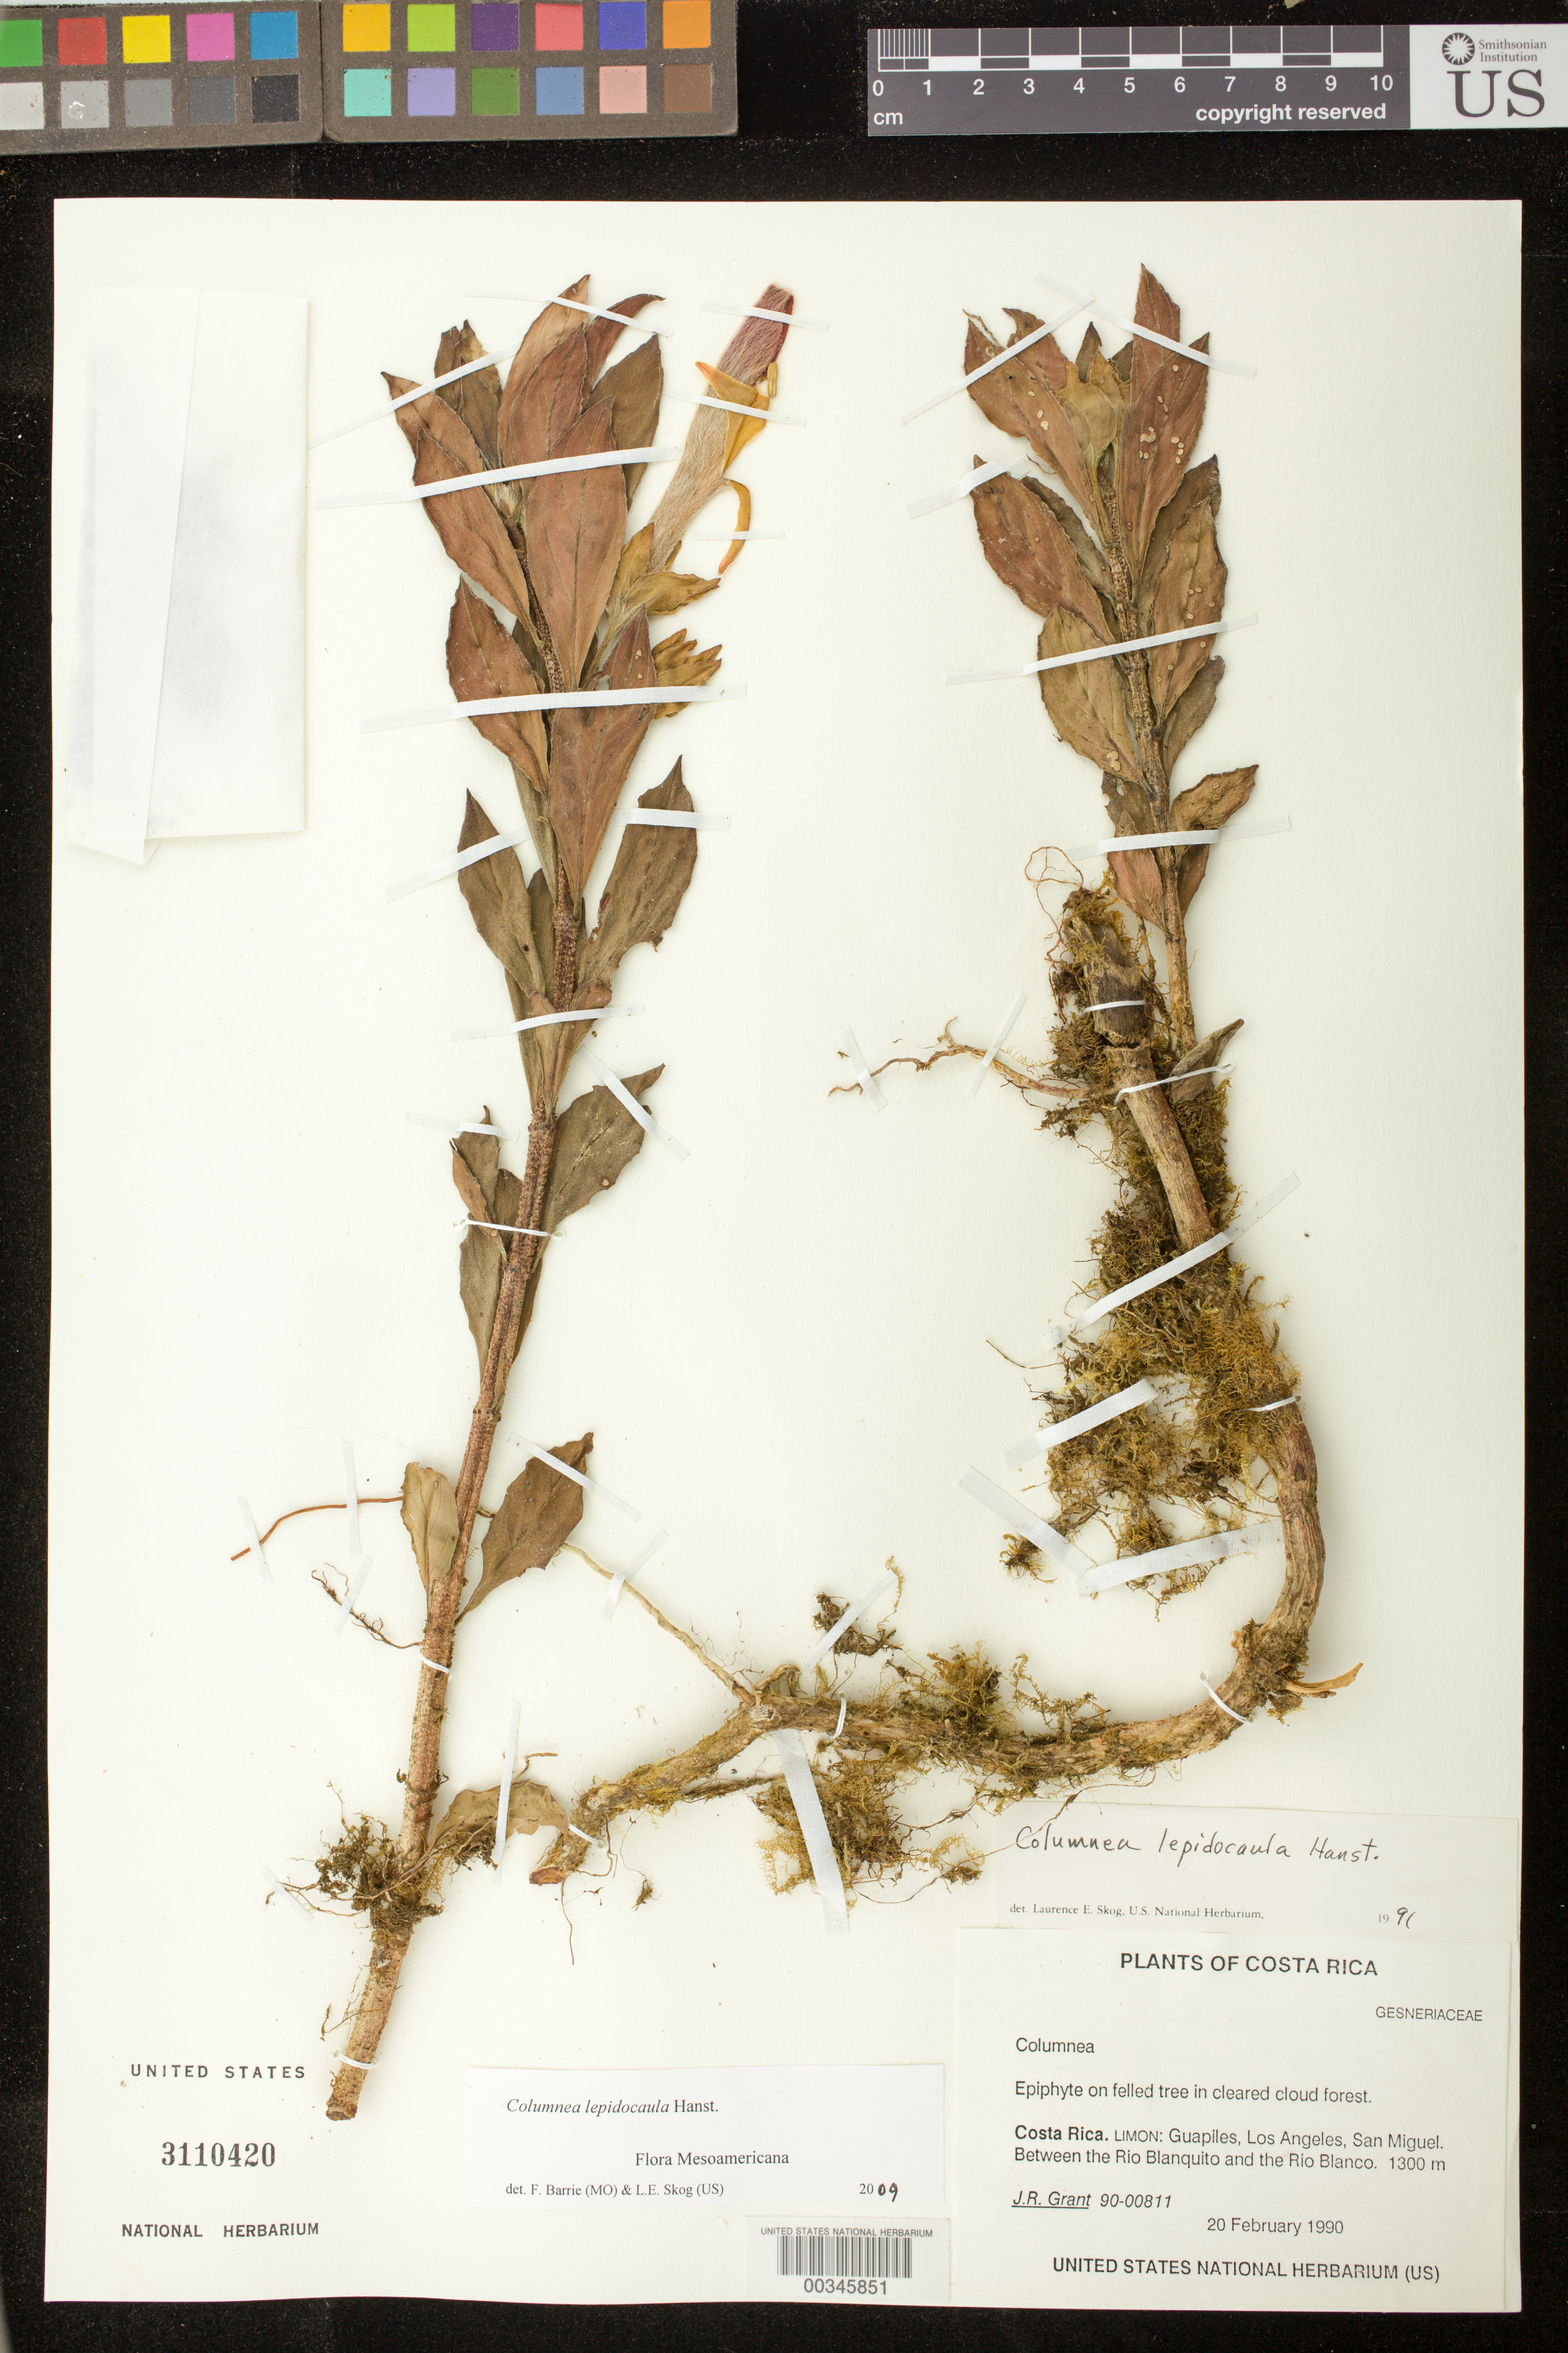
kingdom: Plantae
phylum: Tracheophyta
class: Magnoliopsida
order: Lamiales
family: Gesneriaceae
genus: Columnea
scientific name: Columnea lepidocaula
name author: Hanst.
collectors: J. R. Grant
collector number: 9000811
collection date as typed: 20 Feb 1990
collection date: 1990-02-20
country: Costa Rica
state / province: Limón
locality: Guapiles, Los Angeles, San Miguel, between Rio Blanquito and Rio Blanco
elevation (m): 1300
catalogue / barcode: US 3110420